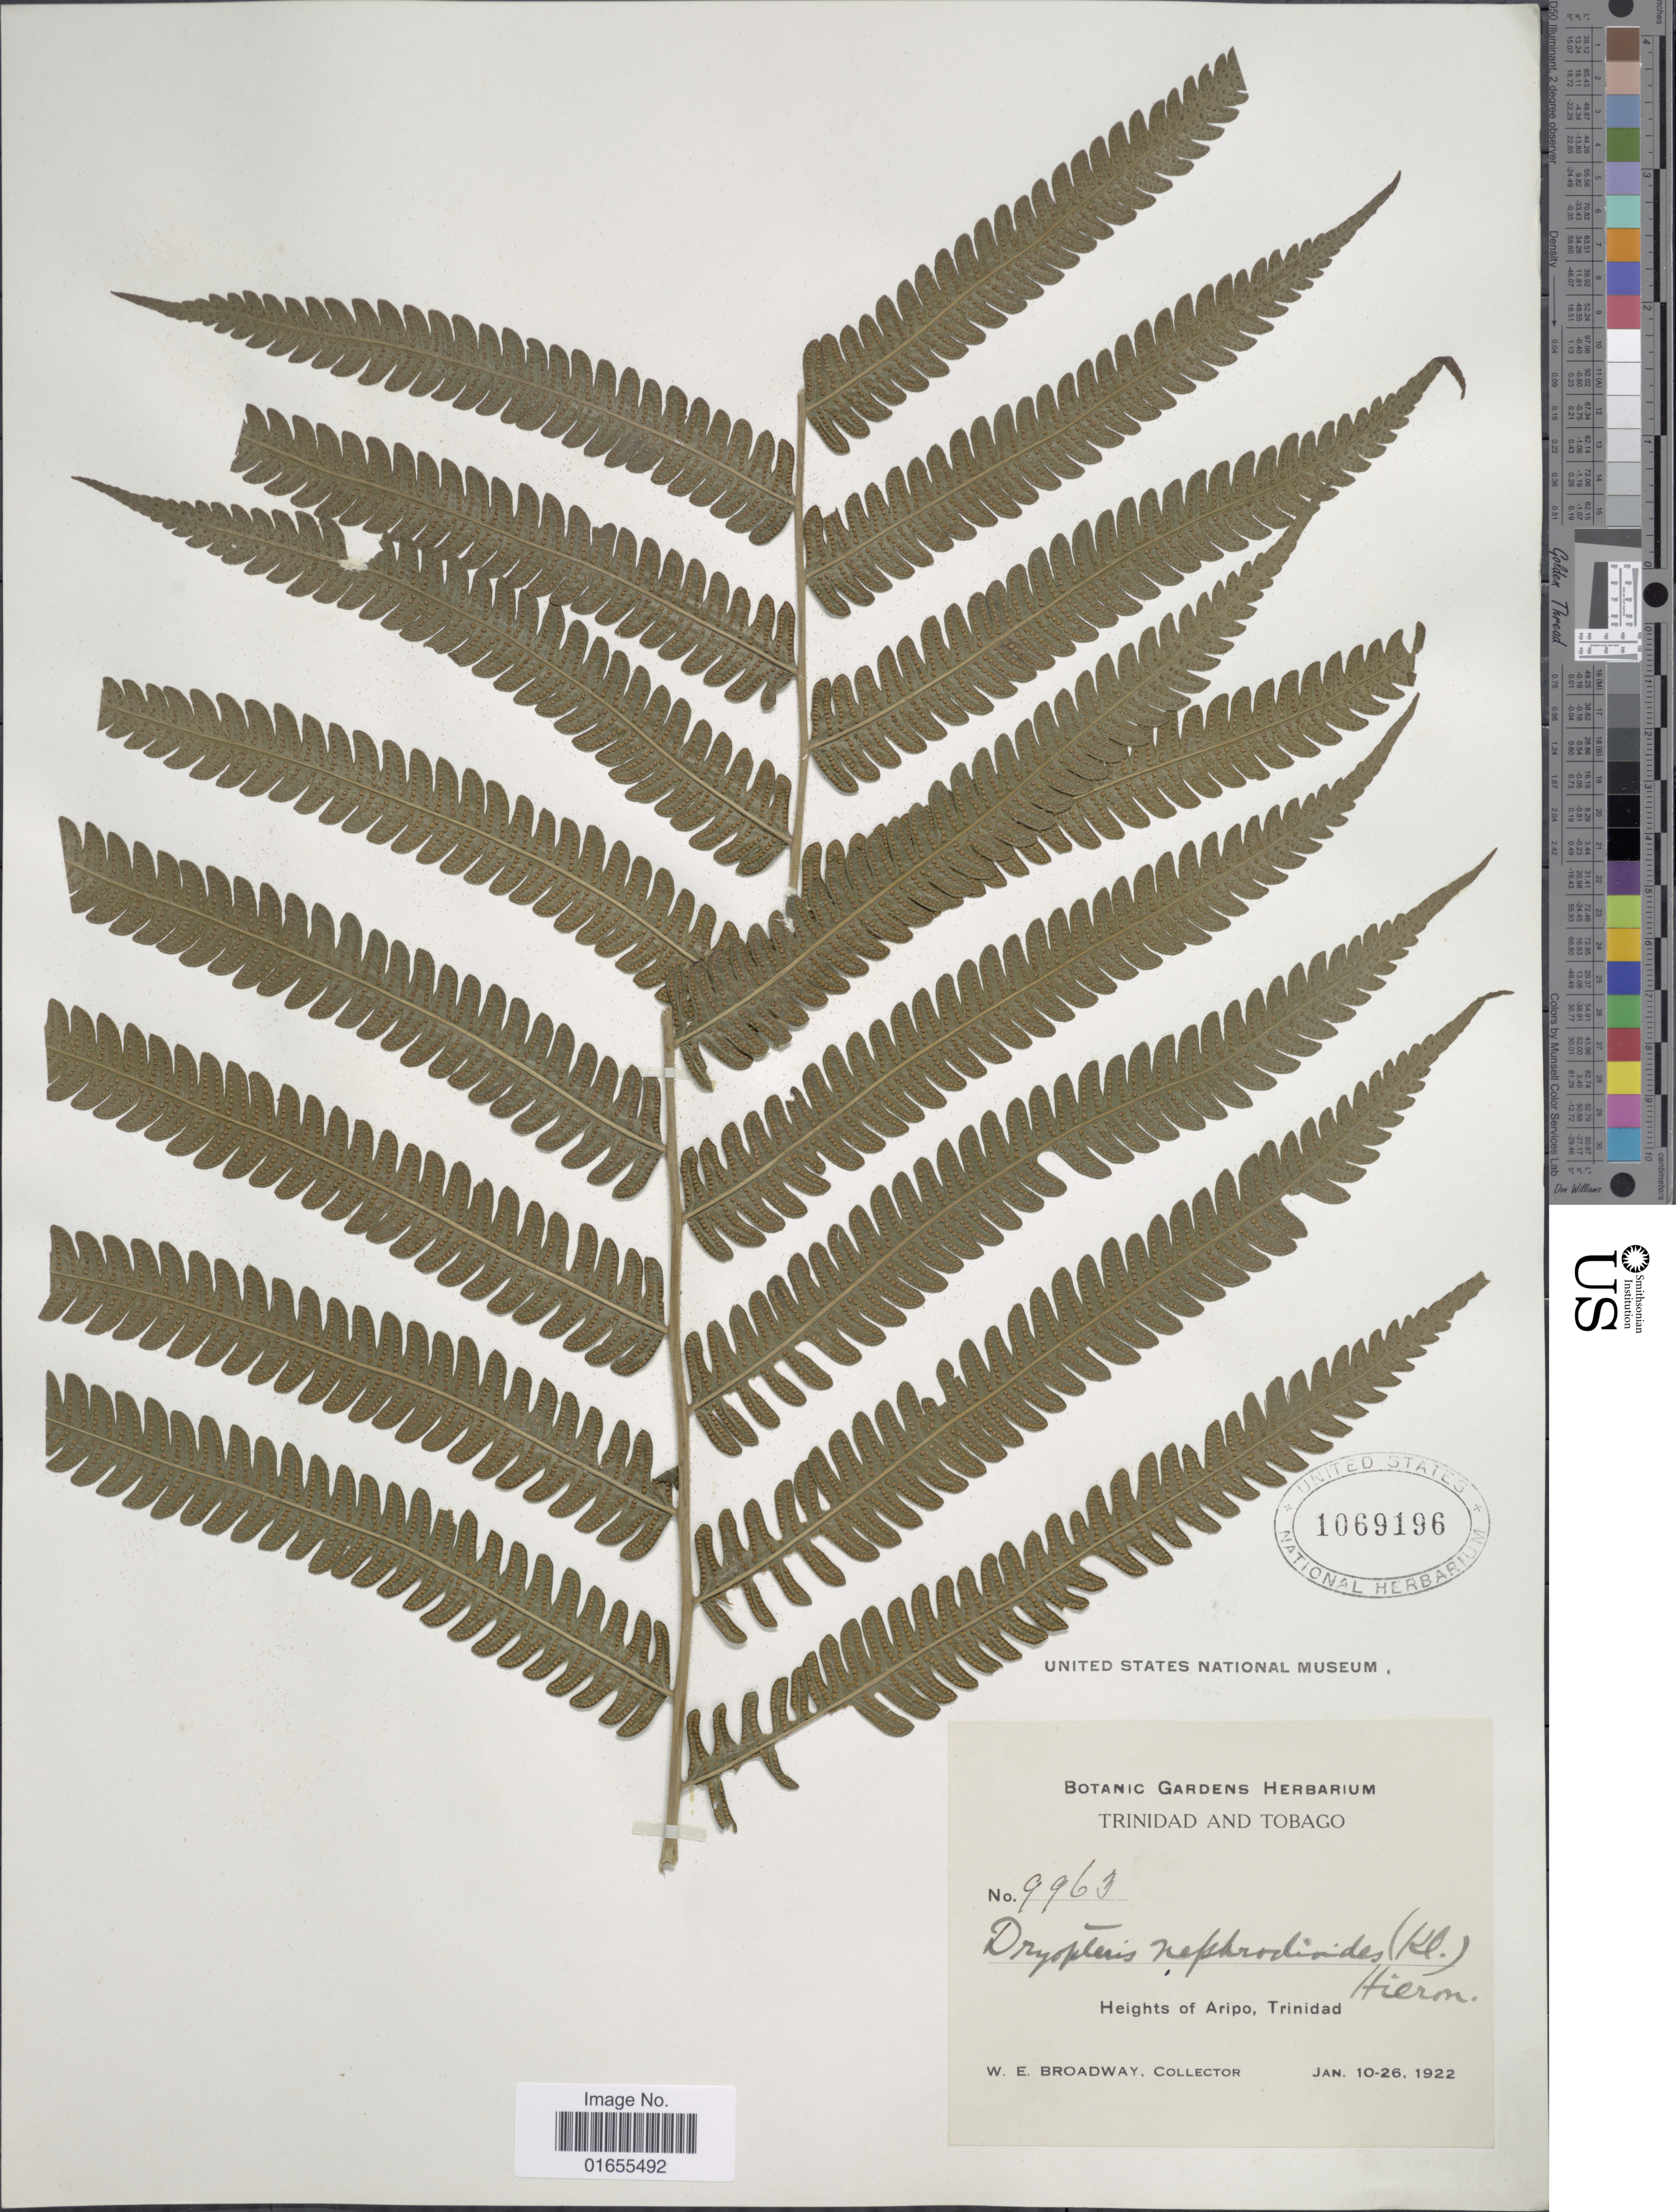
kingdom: Plantae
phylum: Tracheophyta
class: Polypodiopsida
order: Polypodiales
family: Thelypteridaceae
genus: Goniopteris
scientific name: Goniopteris nephrodioides (Klotzsch) comb. nov., ined 2015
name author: (Klotzsch)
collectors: W. E. Broadway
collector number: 9963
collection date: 1922-01-10/1922-01-26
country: Trinidad and Tobago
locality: Trinidad, Heights of Aripo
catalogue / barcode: US 1069196